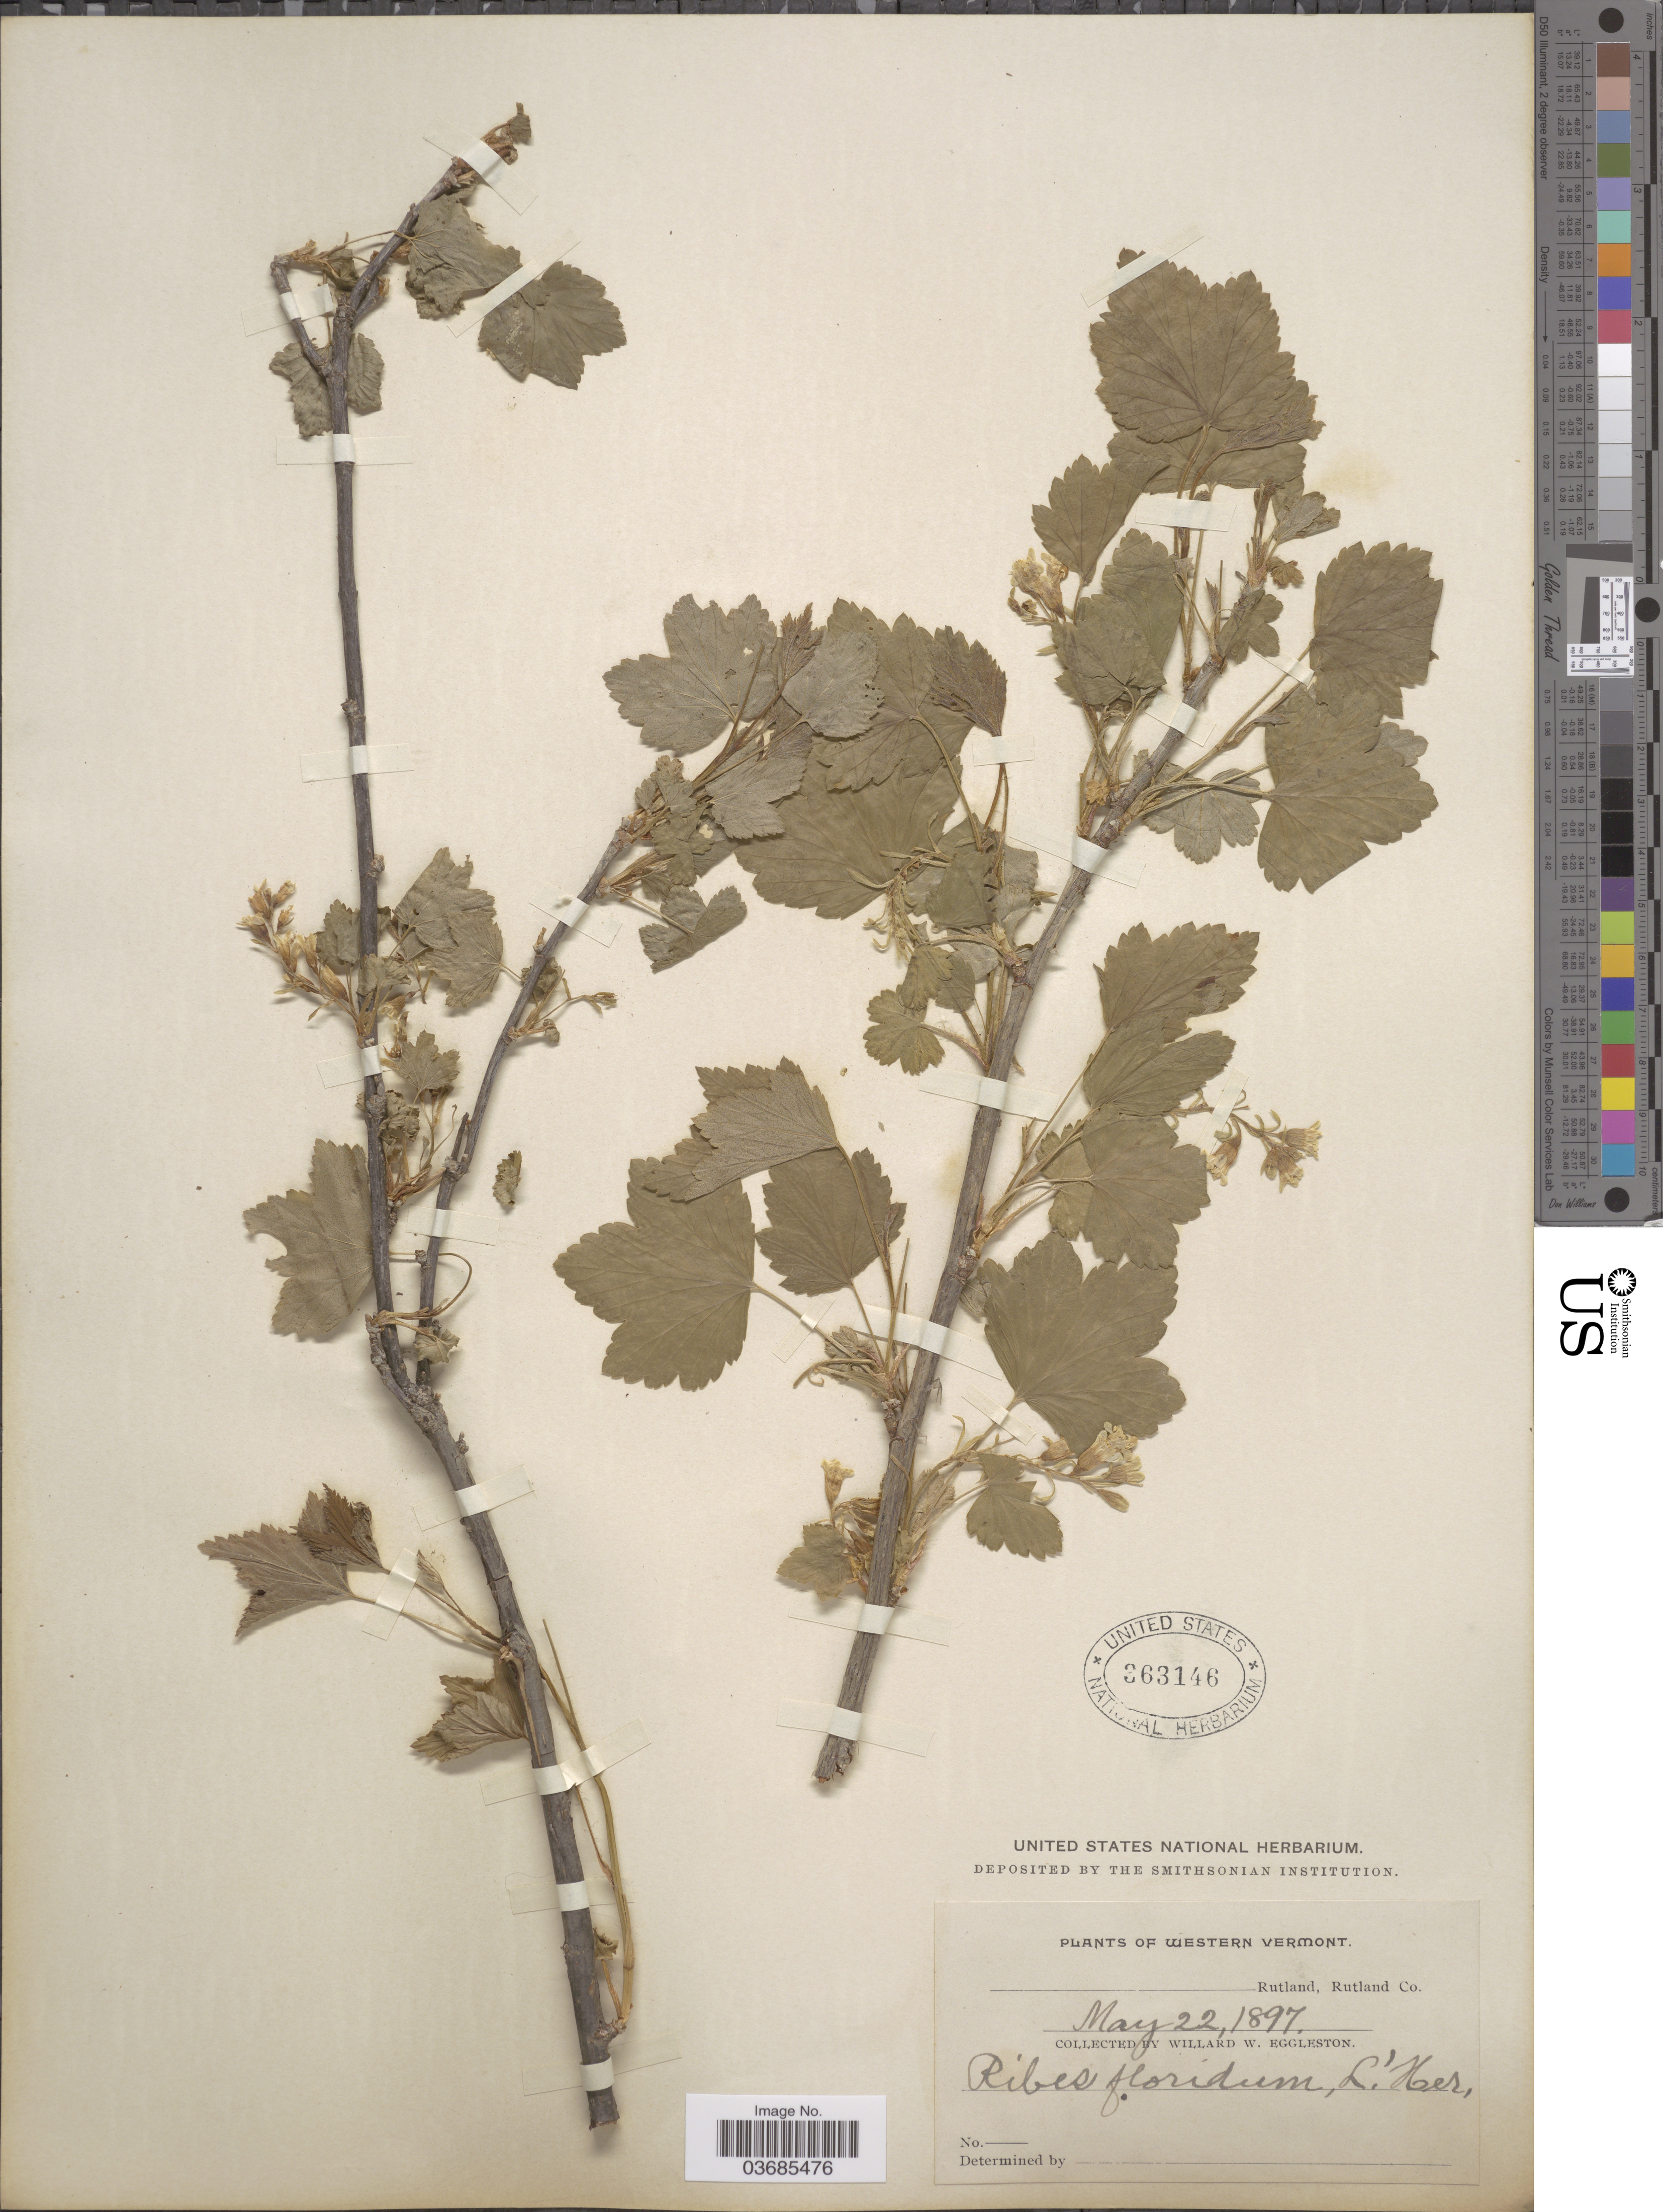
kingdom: Plantae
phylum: Tracheophyta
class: Magnoliopsida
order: Saxifragales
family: Grossulariaceae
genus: Ribes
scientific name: Ribes americanum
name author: Mill.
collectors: W. W. Eggleston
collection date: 1897-05-22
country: United States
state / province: Vermont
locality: Western Vermont. Rutland, Rutland Co.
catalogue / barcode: US 363146